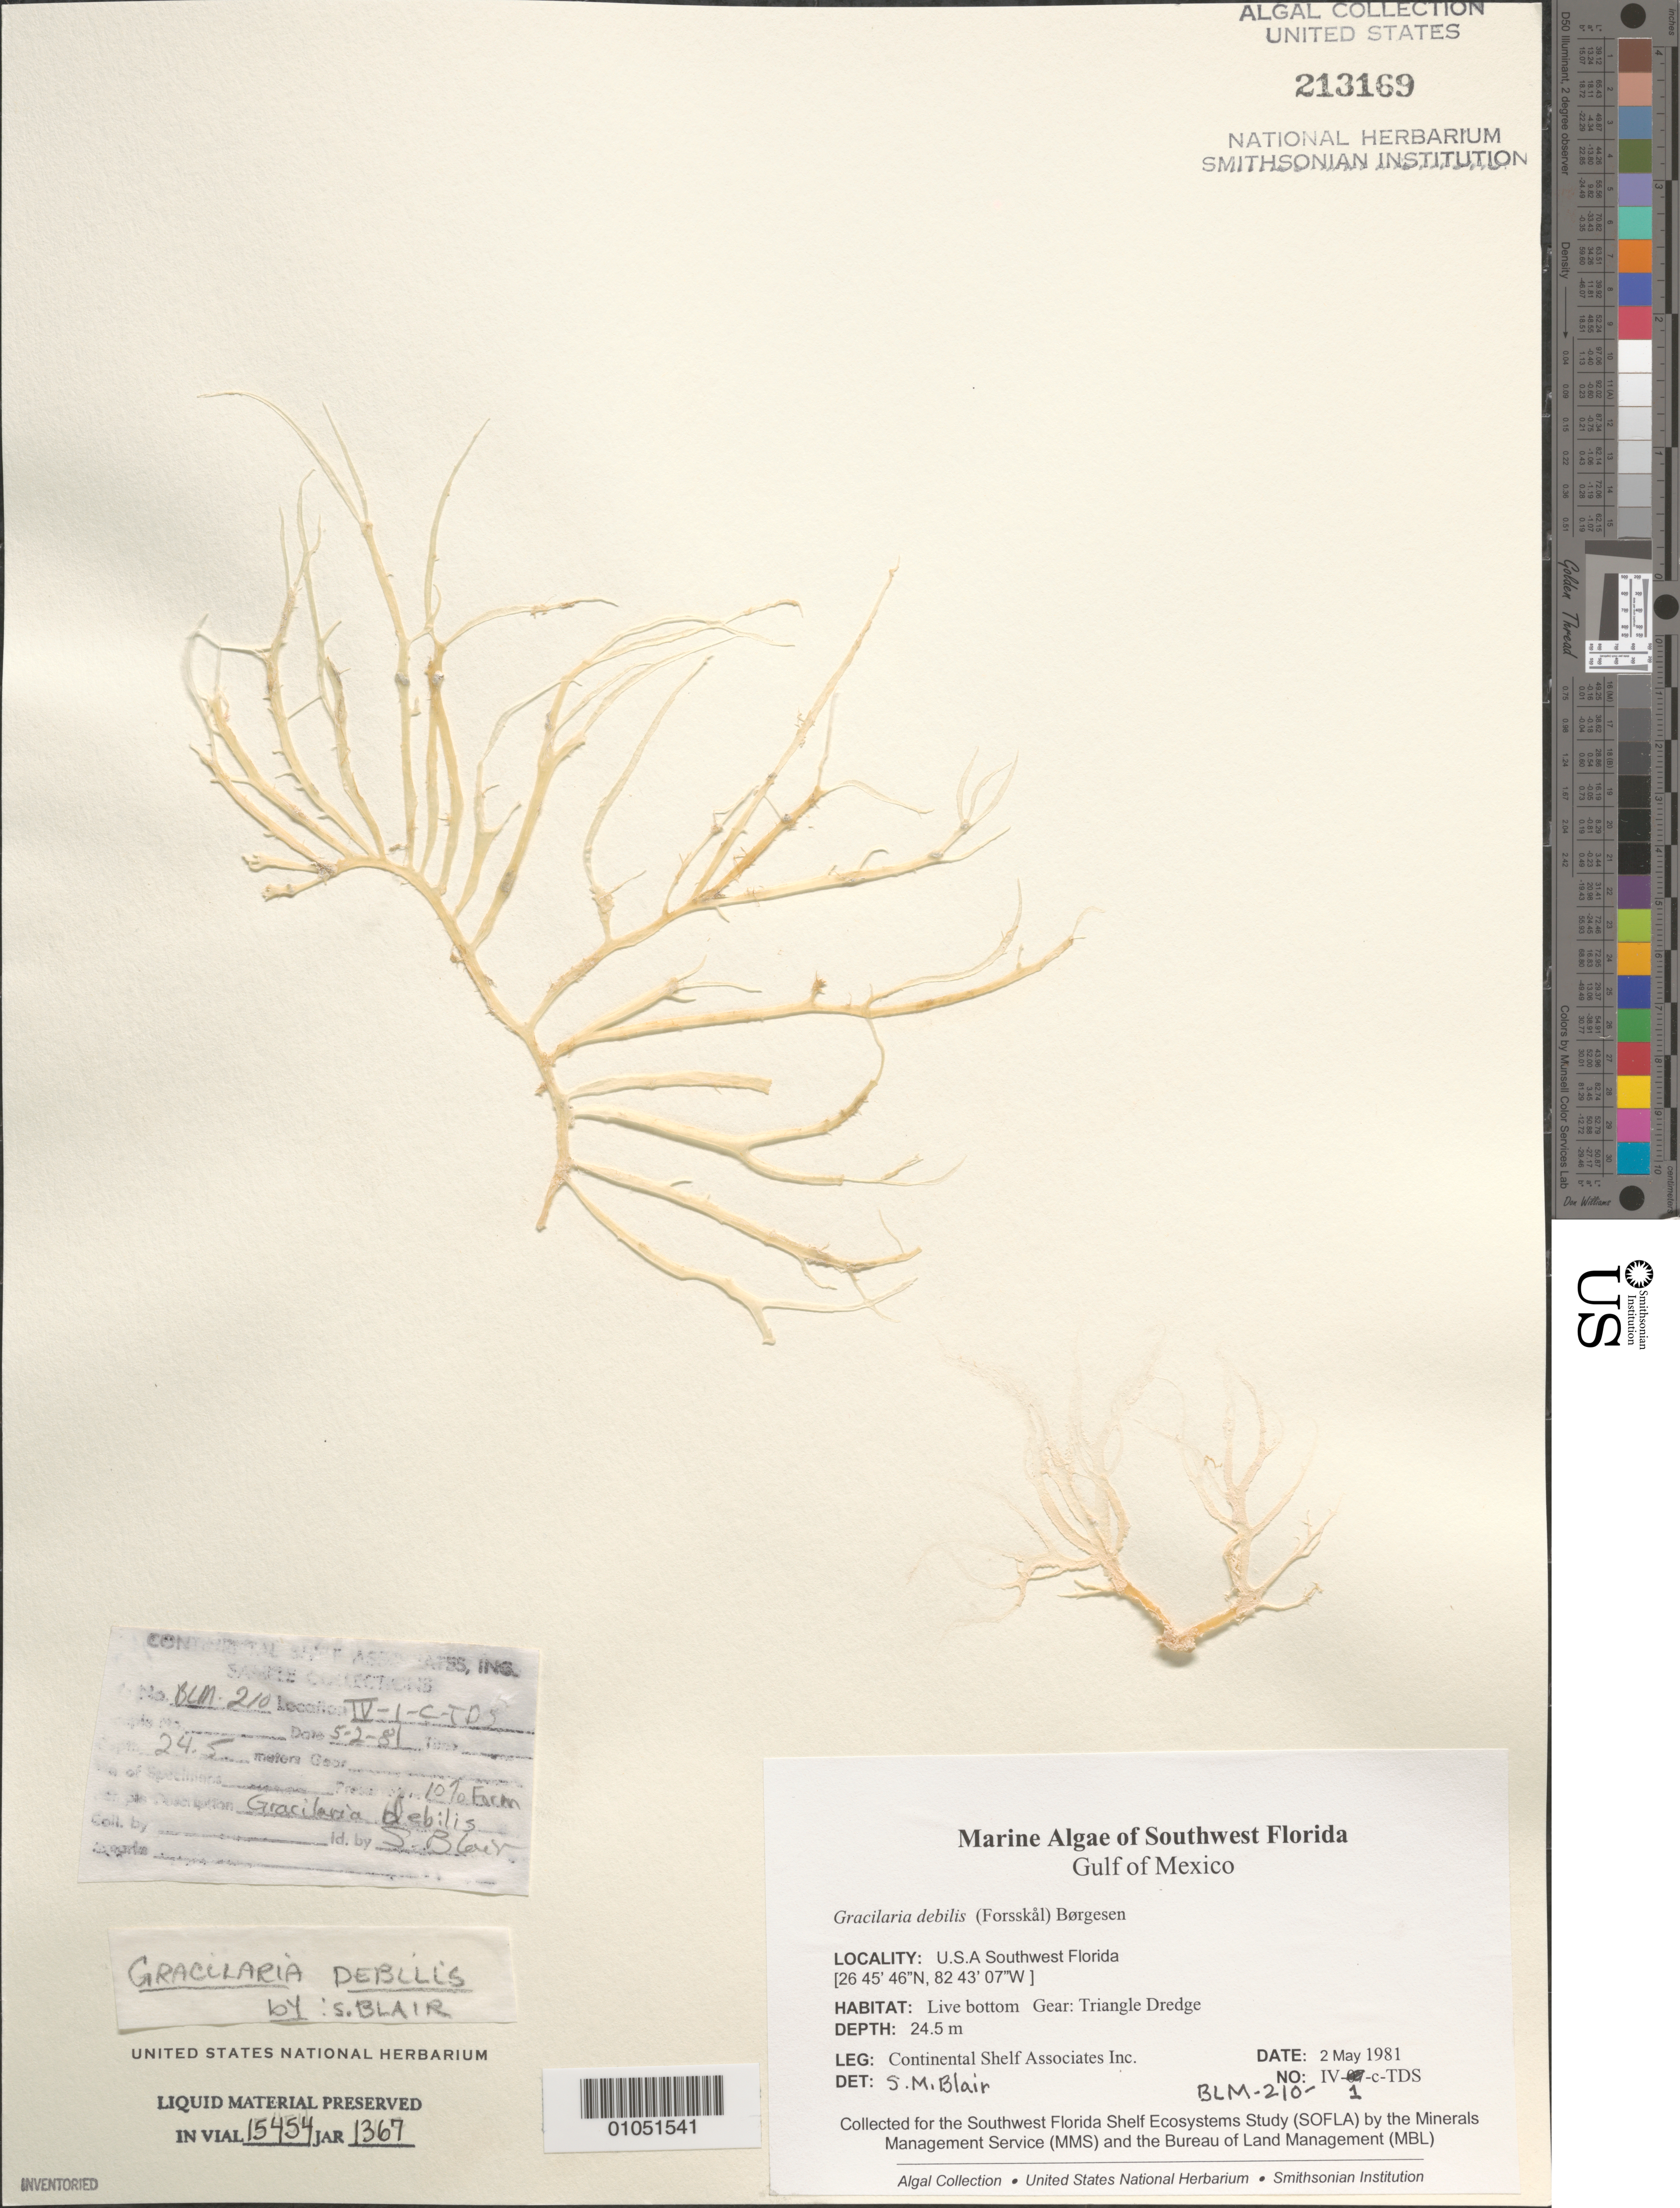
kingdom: Plantae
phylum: Rhodophyta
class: Florideophyceae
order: Gracilariales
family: Gracilariaceae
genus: Gracilaria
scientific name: Gracilaria debilis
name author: (Forssk.) Børgesen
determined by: Blair, S. M.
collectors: Continental Shelf Associates for the MMS/BLM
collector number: BLM-210-IV-1-C-TDS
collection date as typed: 02 May 1981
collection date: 1981-05-02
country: United States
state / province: Florida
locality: Gulf of Mexico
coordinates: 26 45'46"N, 82 43'07"W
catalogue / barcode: US 213169